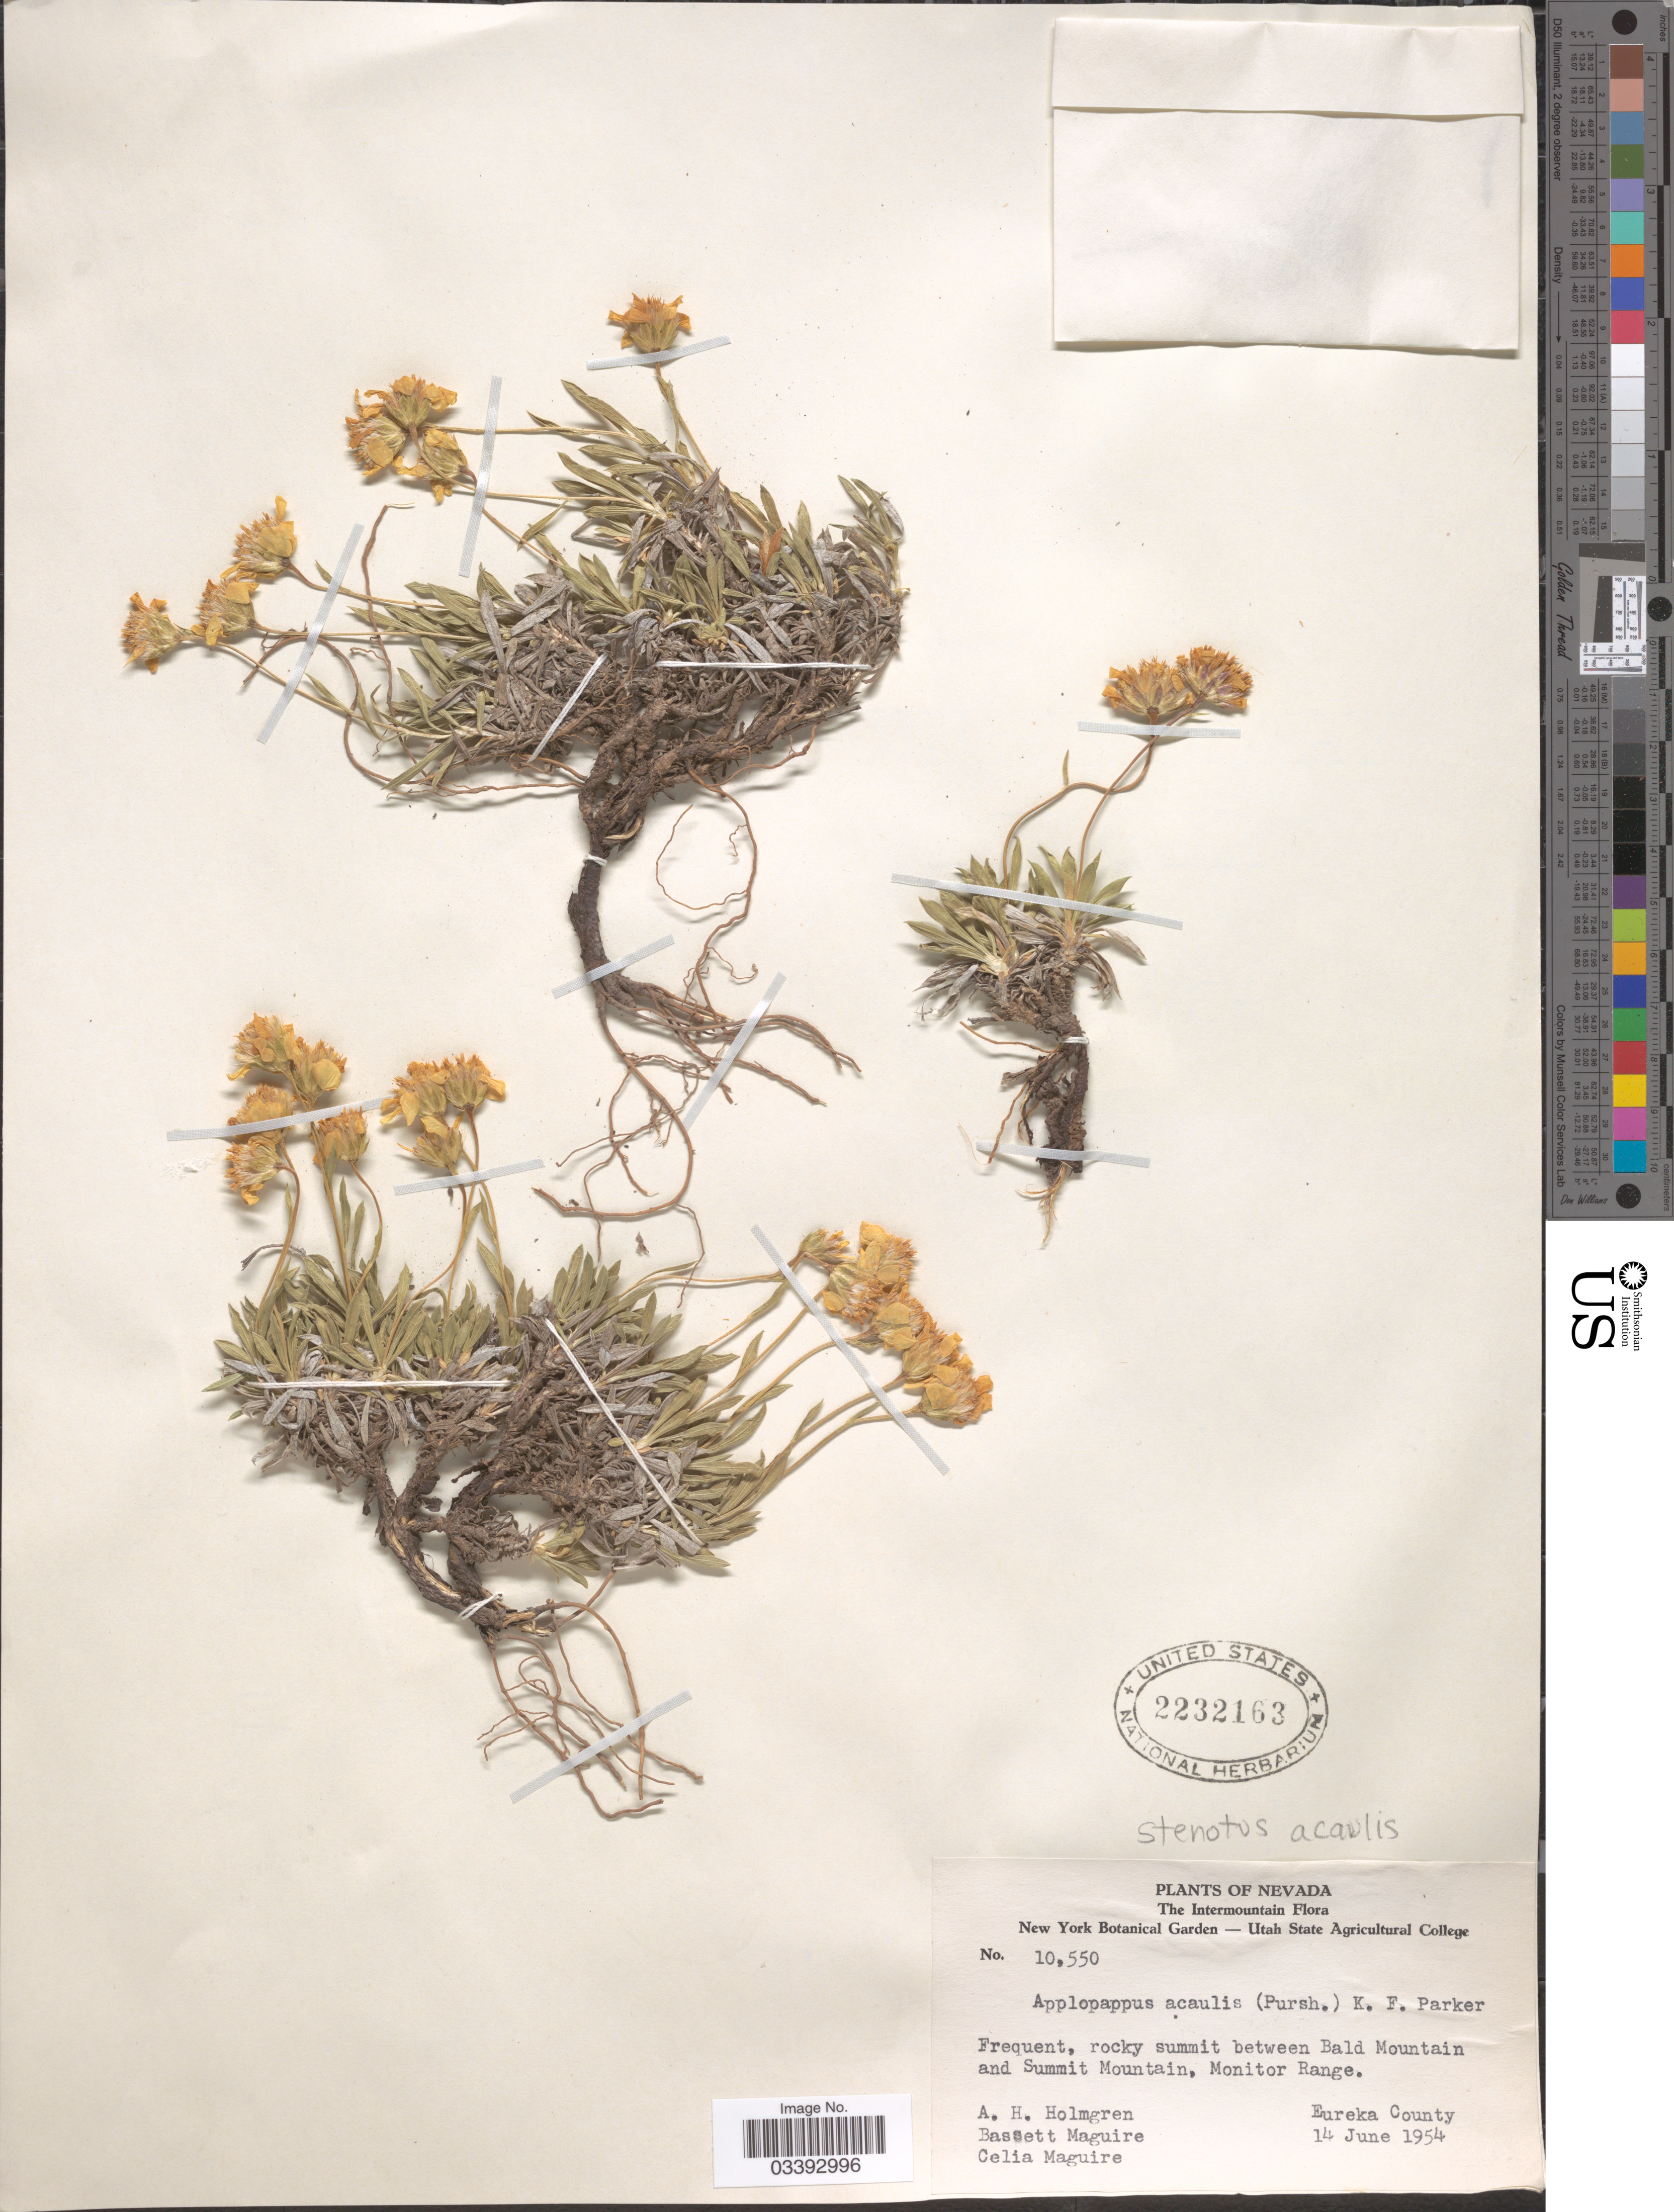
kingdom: Plantae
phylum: Tracheophyta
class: Magnoliopsida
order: Asterales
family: Asteraceae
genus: Stenotus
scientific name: Stenotus acaulis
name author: (Nutt.) Nutt.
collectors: A. H. Holmgren, B. Maguire & C. K. Maguire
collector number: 10550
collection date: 1954-06-14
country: United States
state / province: Nevada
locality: The Intermountain. Rocky summit between Bald Mountain and Summit Mountain, Monitor Range. Eureka County.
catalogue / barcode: US 2232163